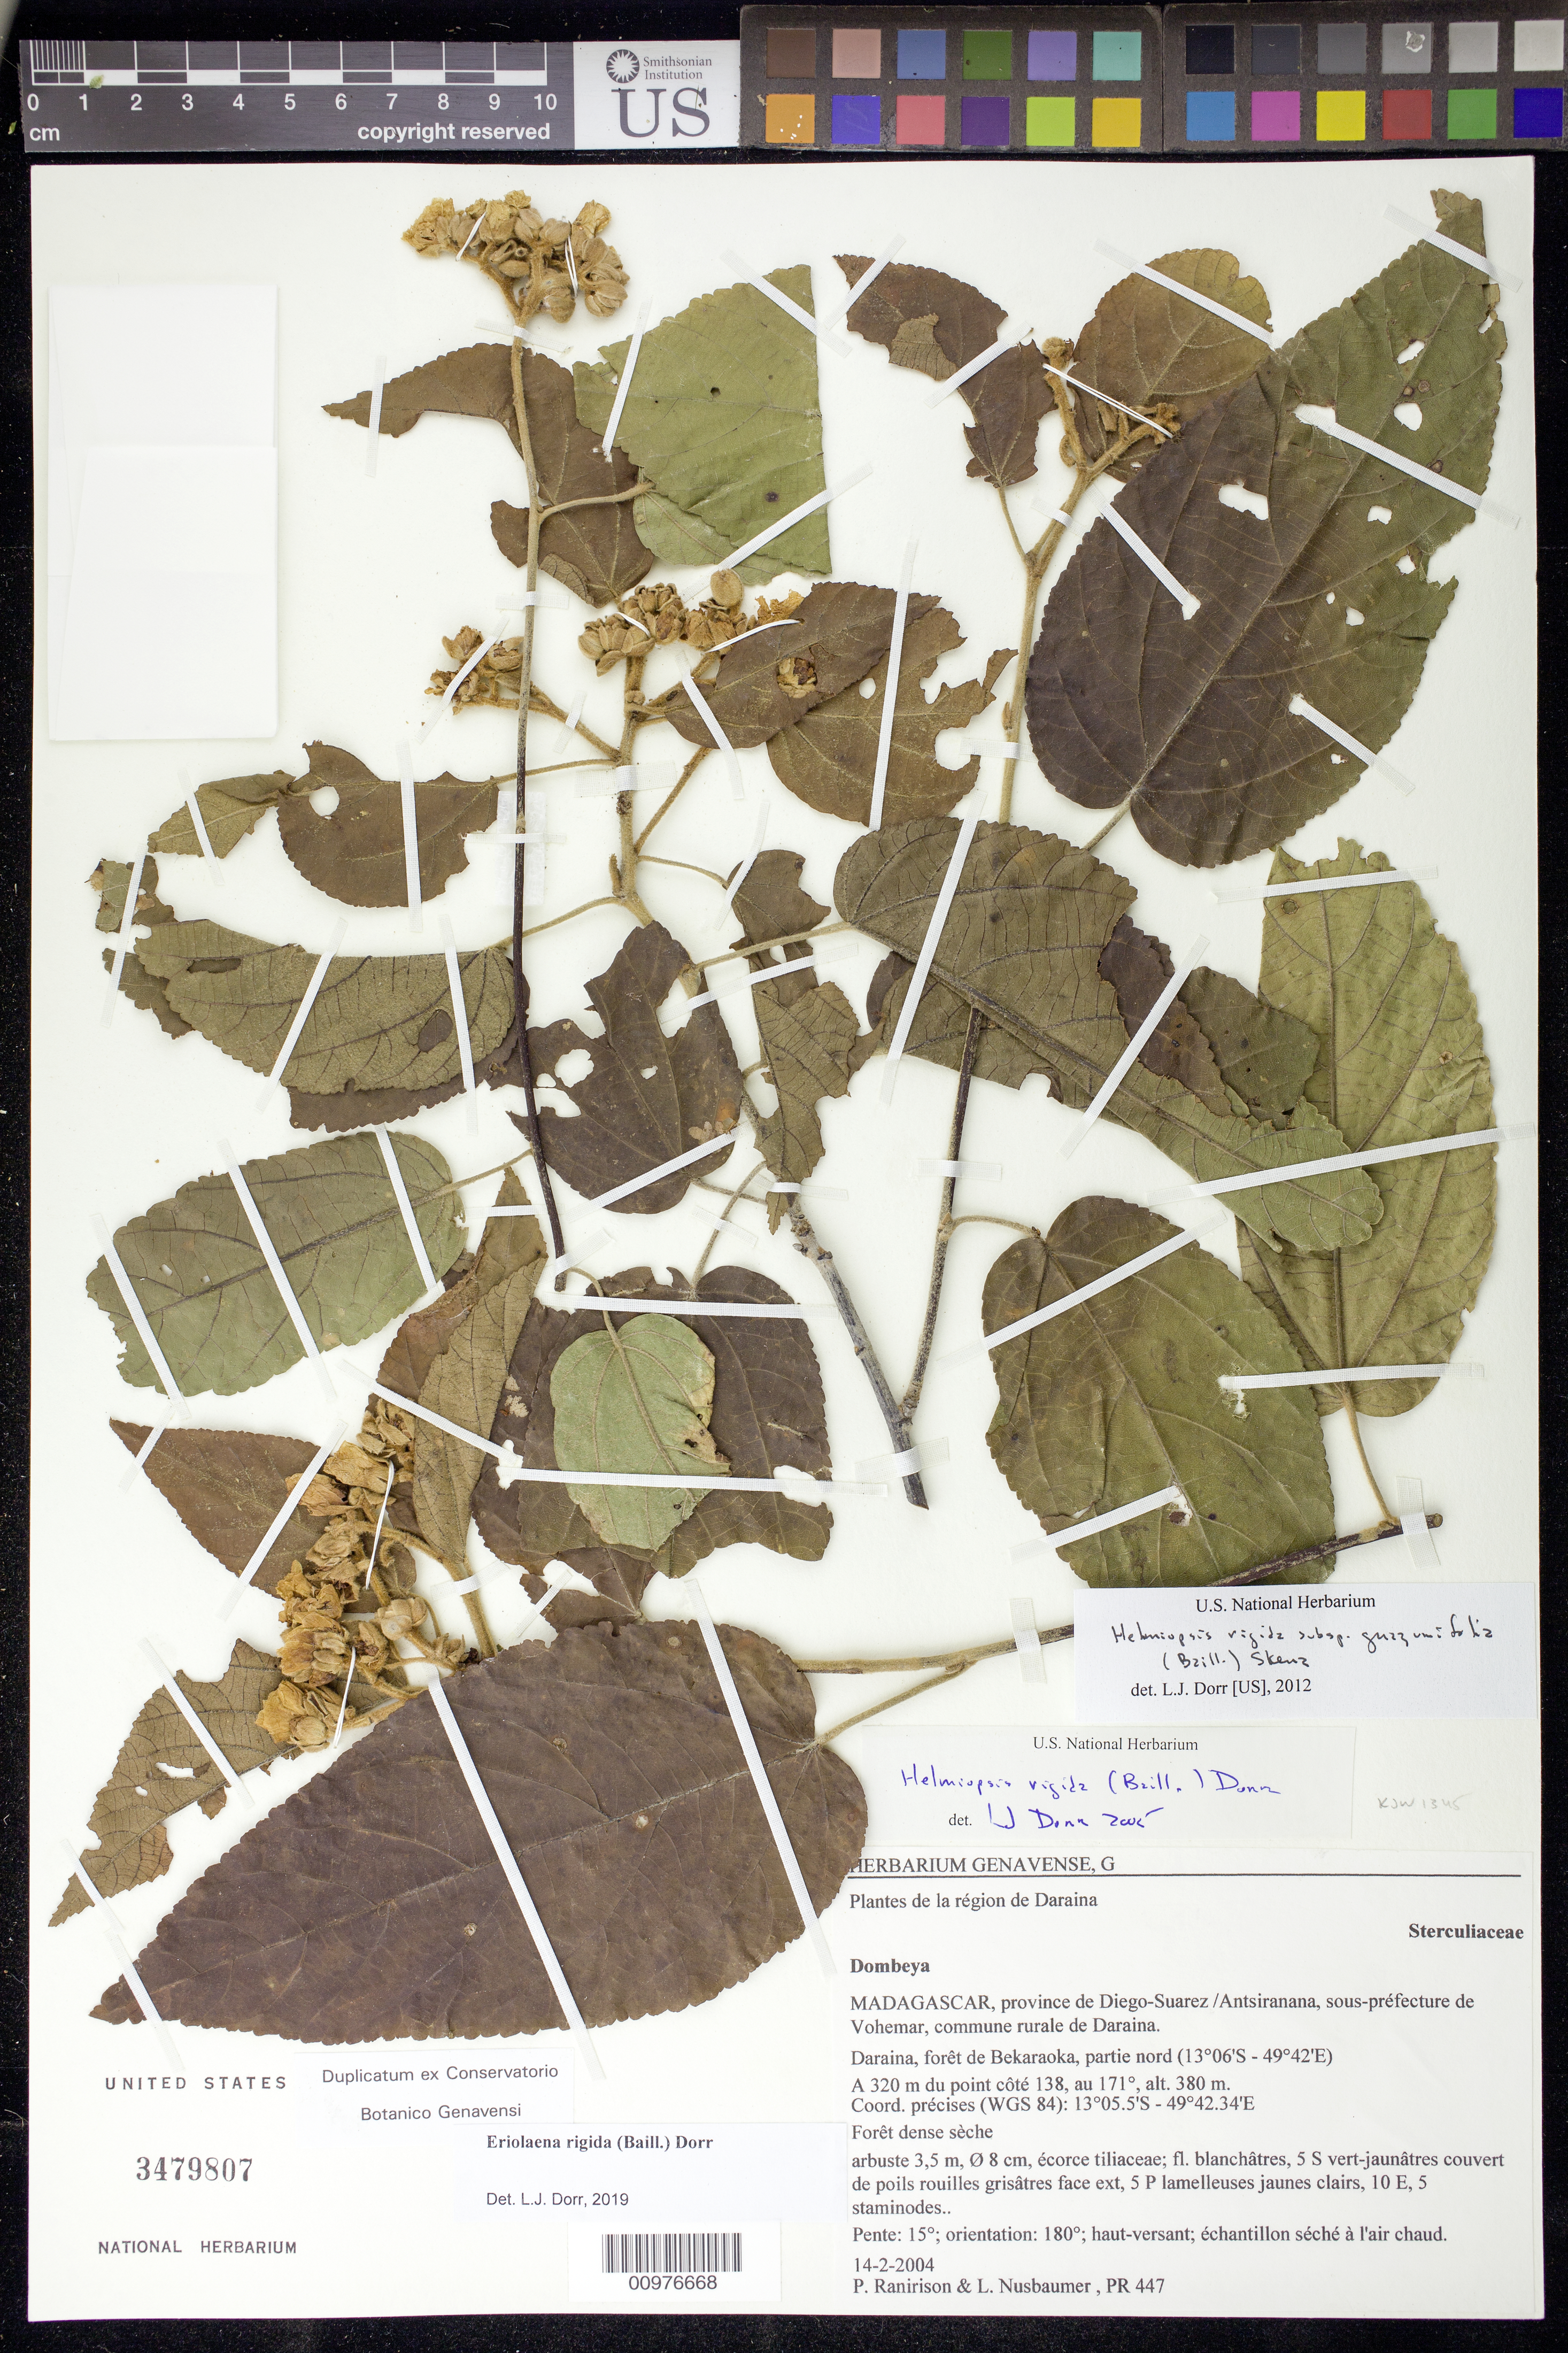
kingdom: Plantae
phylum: Tracheophyta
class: Magnoliopsida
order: Malvales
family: Malvaceae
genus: Eriolaena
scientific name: Eriolaena rigida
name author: (Baill.) Dorr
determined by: Dorr, L. J., (BOT), Smithsonian Institution - National Museum of Natural History (UNITED STATES)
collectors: L. Nusbaumer et al.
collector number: PR 447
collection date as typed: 14-2-2004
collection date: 2004-02-14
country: Madagascar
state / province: Sava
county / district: Vohémar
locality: sous-prefecture de Vohemar, commune rurale de Daraina. foret de Bekaraoka, partie nord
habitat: foret dense seche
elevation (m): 120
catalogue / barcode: US 3479807